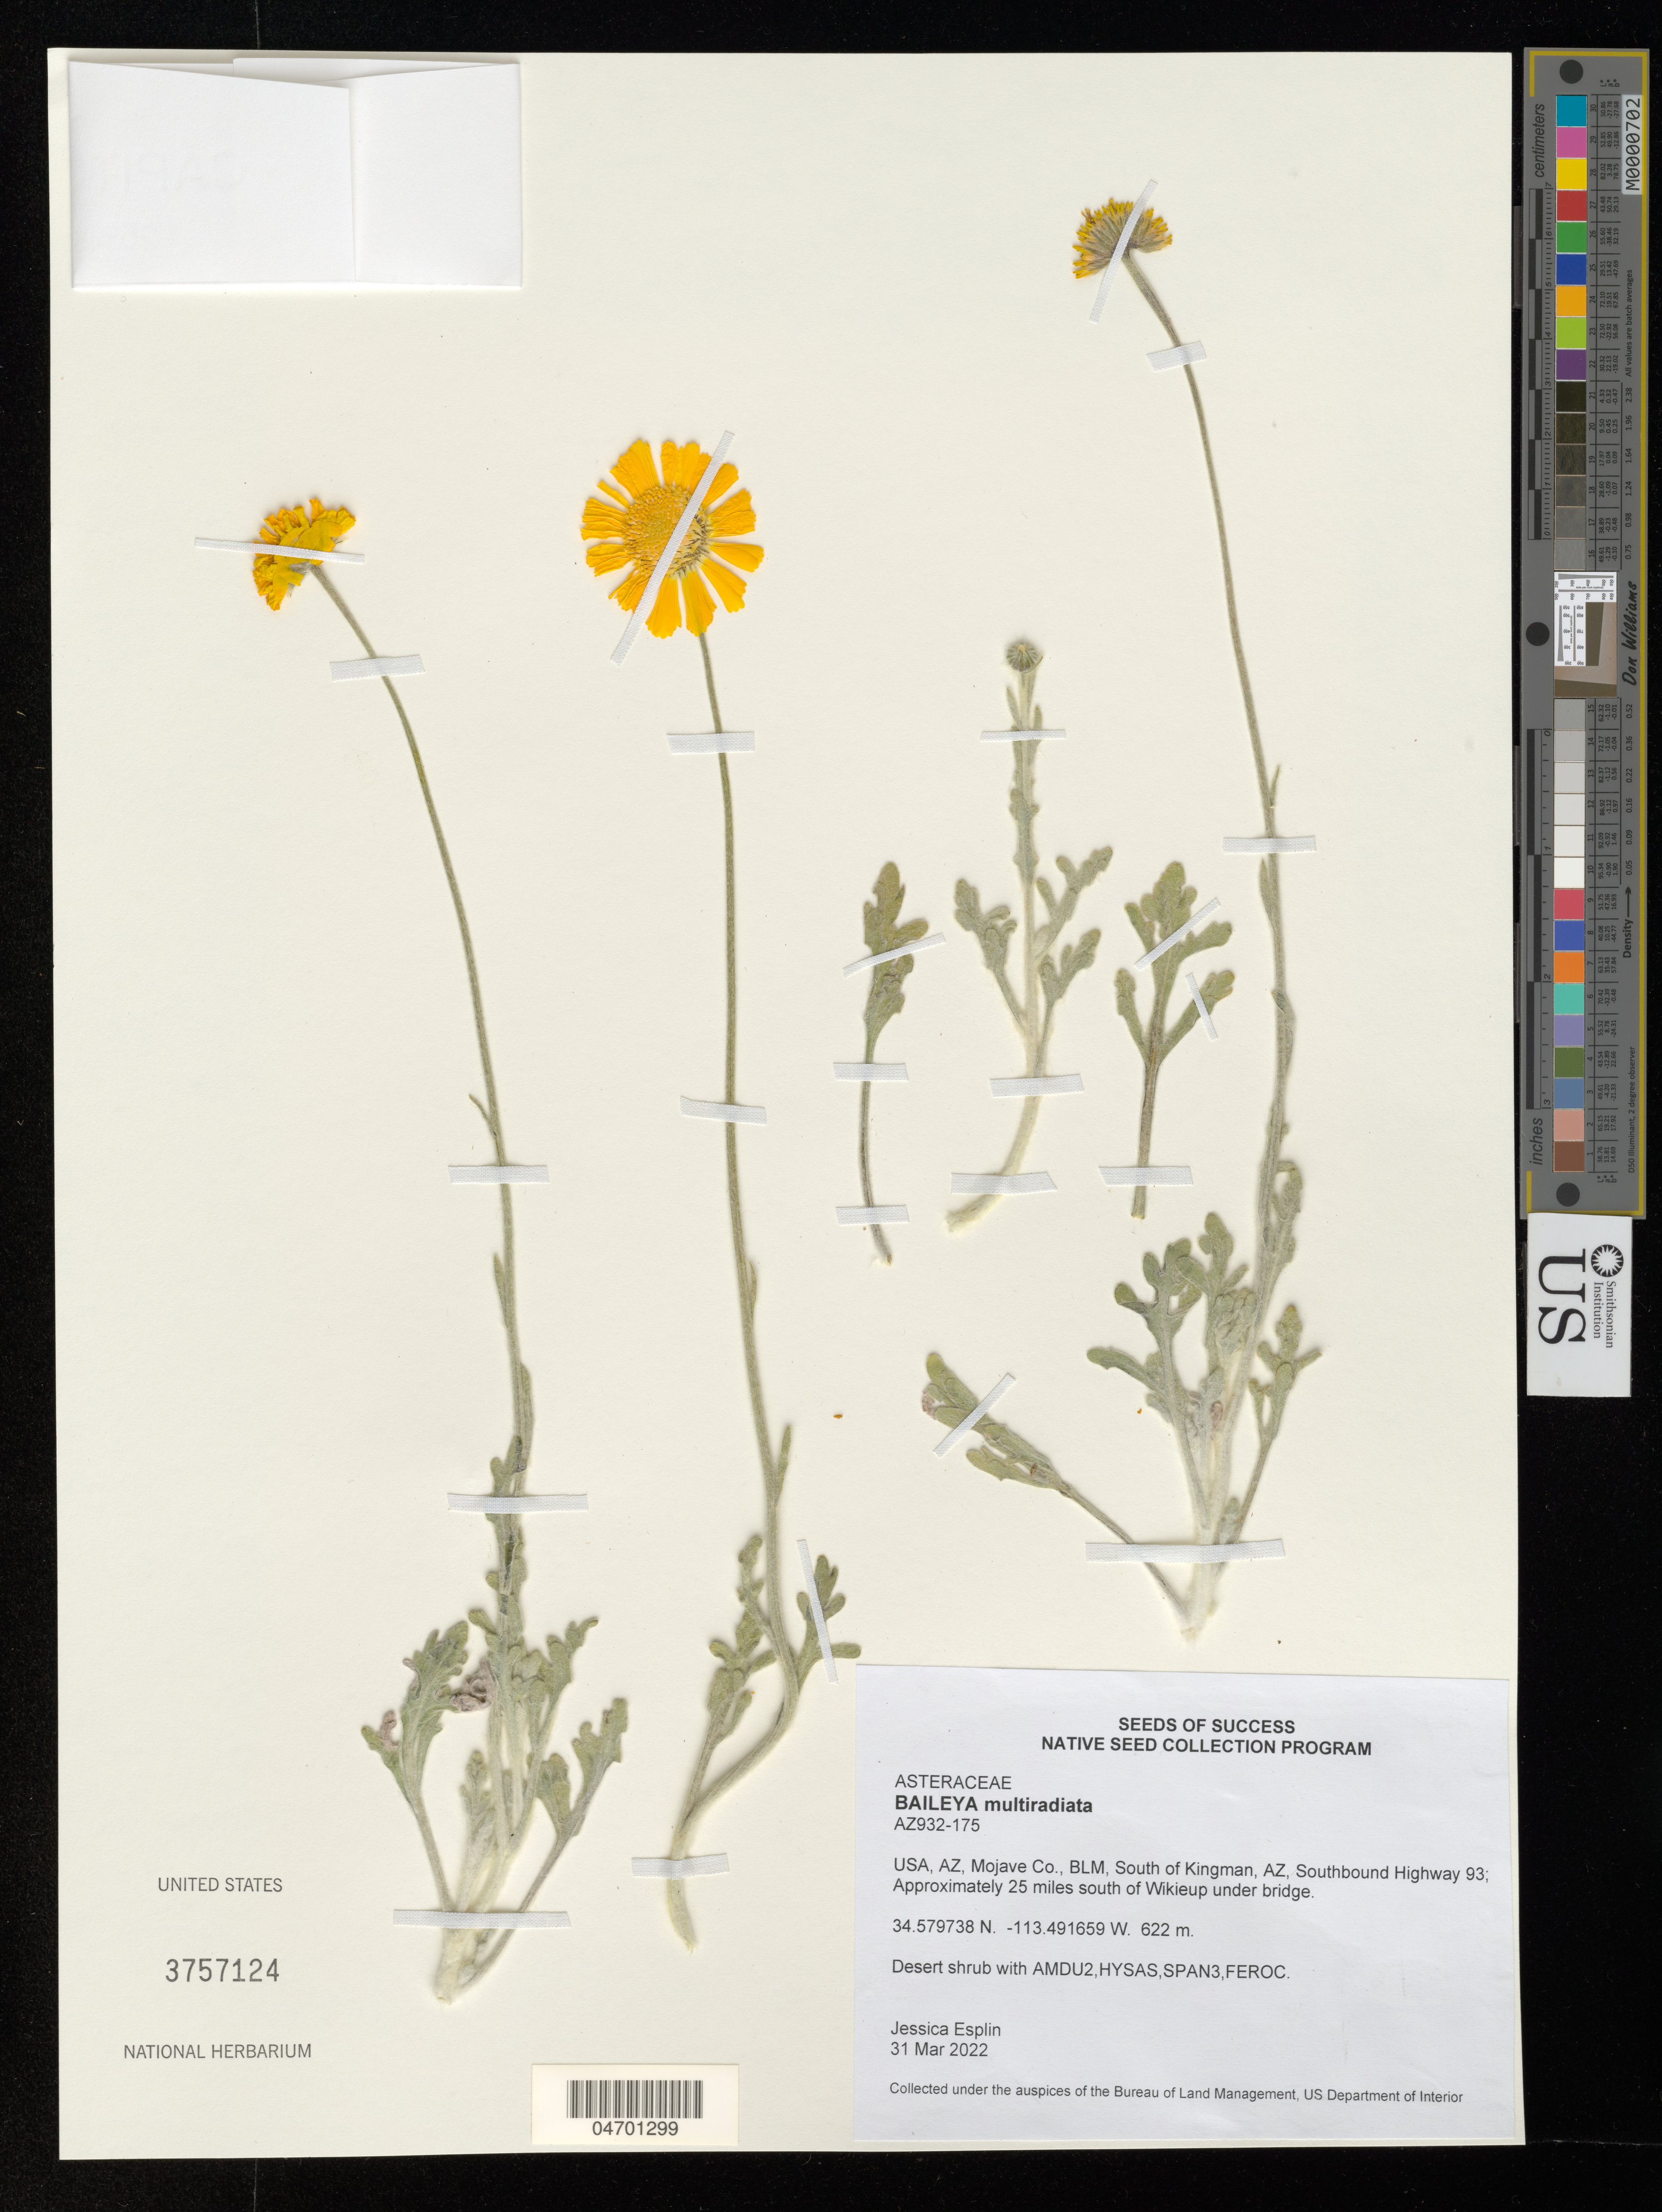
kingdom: Plantae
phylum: Tracheophyta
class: Magnoliopsida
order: Asterales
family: Asteraceae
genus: Baileya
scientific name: Baileya multiradiata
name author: Harv. & A. Gray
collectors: A. Ron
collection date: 2022-03-31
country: United States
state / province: Arizona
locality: AZ, Mojave Co., BLM, South of Kingman, Southbound Highway 93, Approximately 25 miles south of Wikieup under bridge.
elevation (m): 622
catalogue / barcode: US 3757124